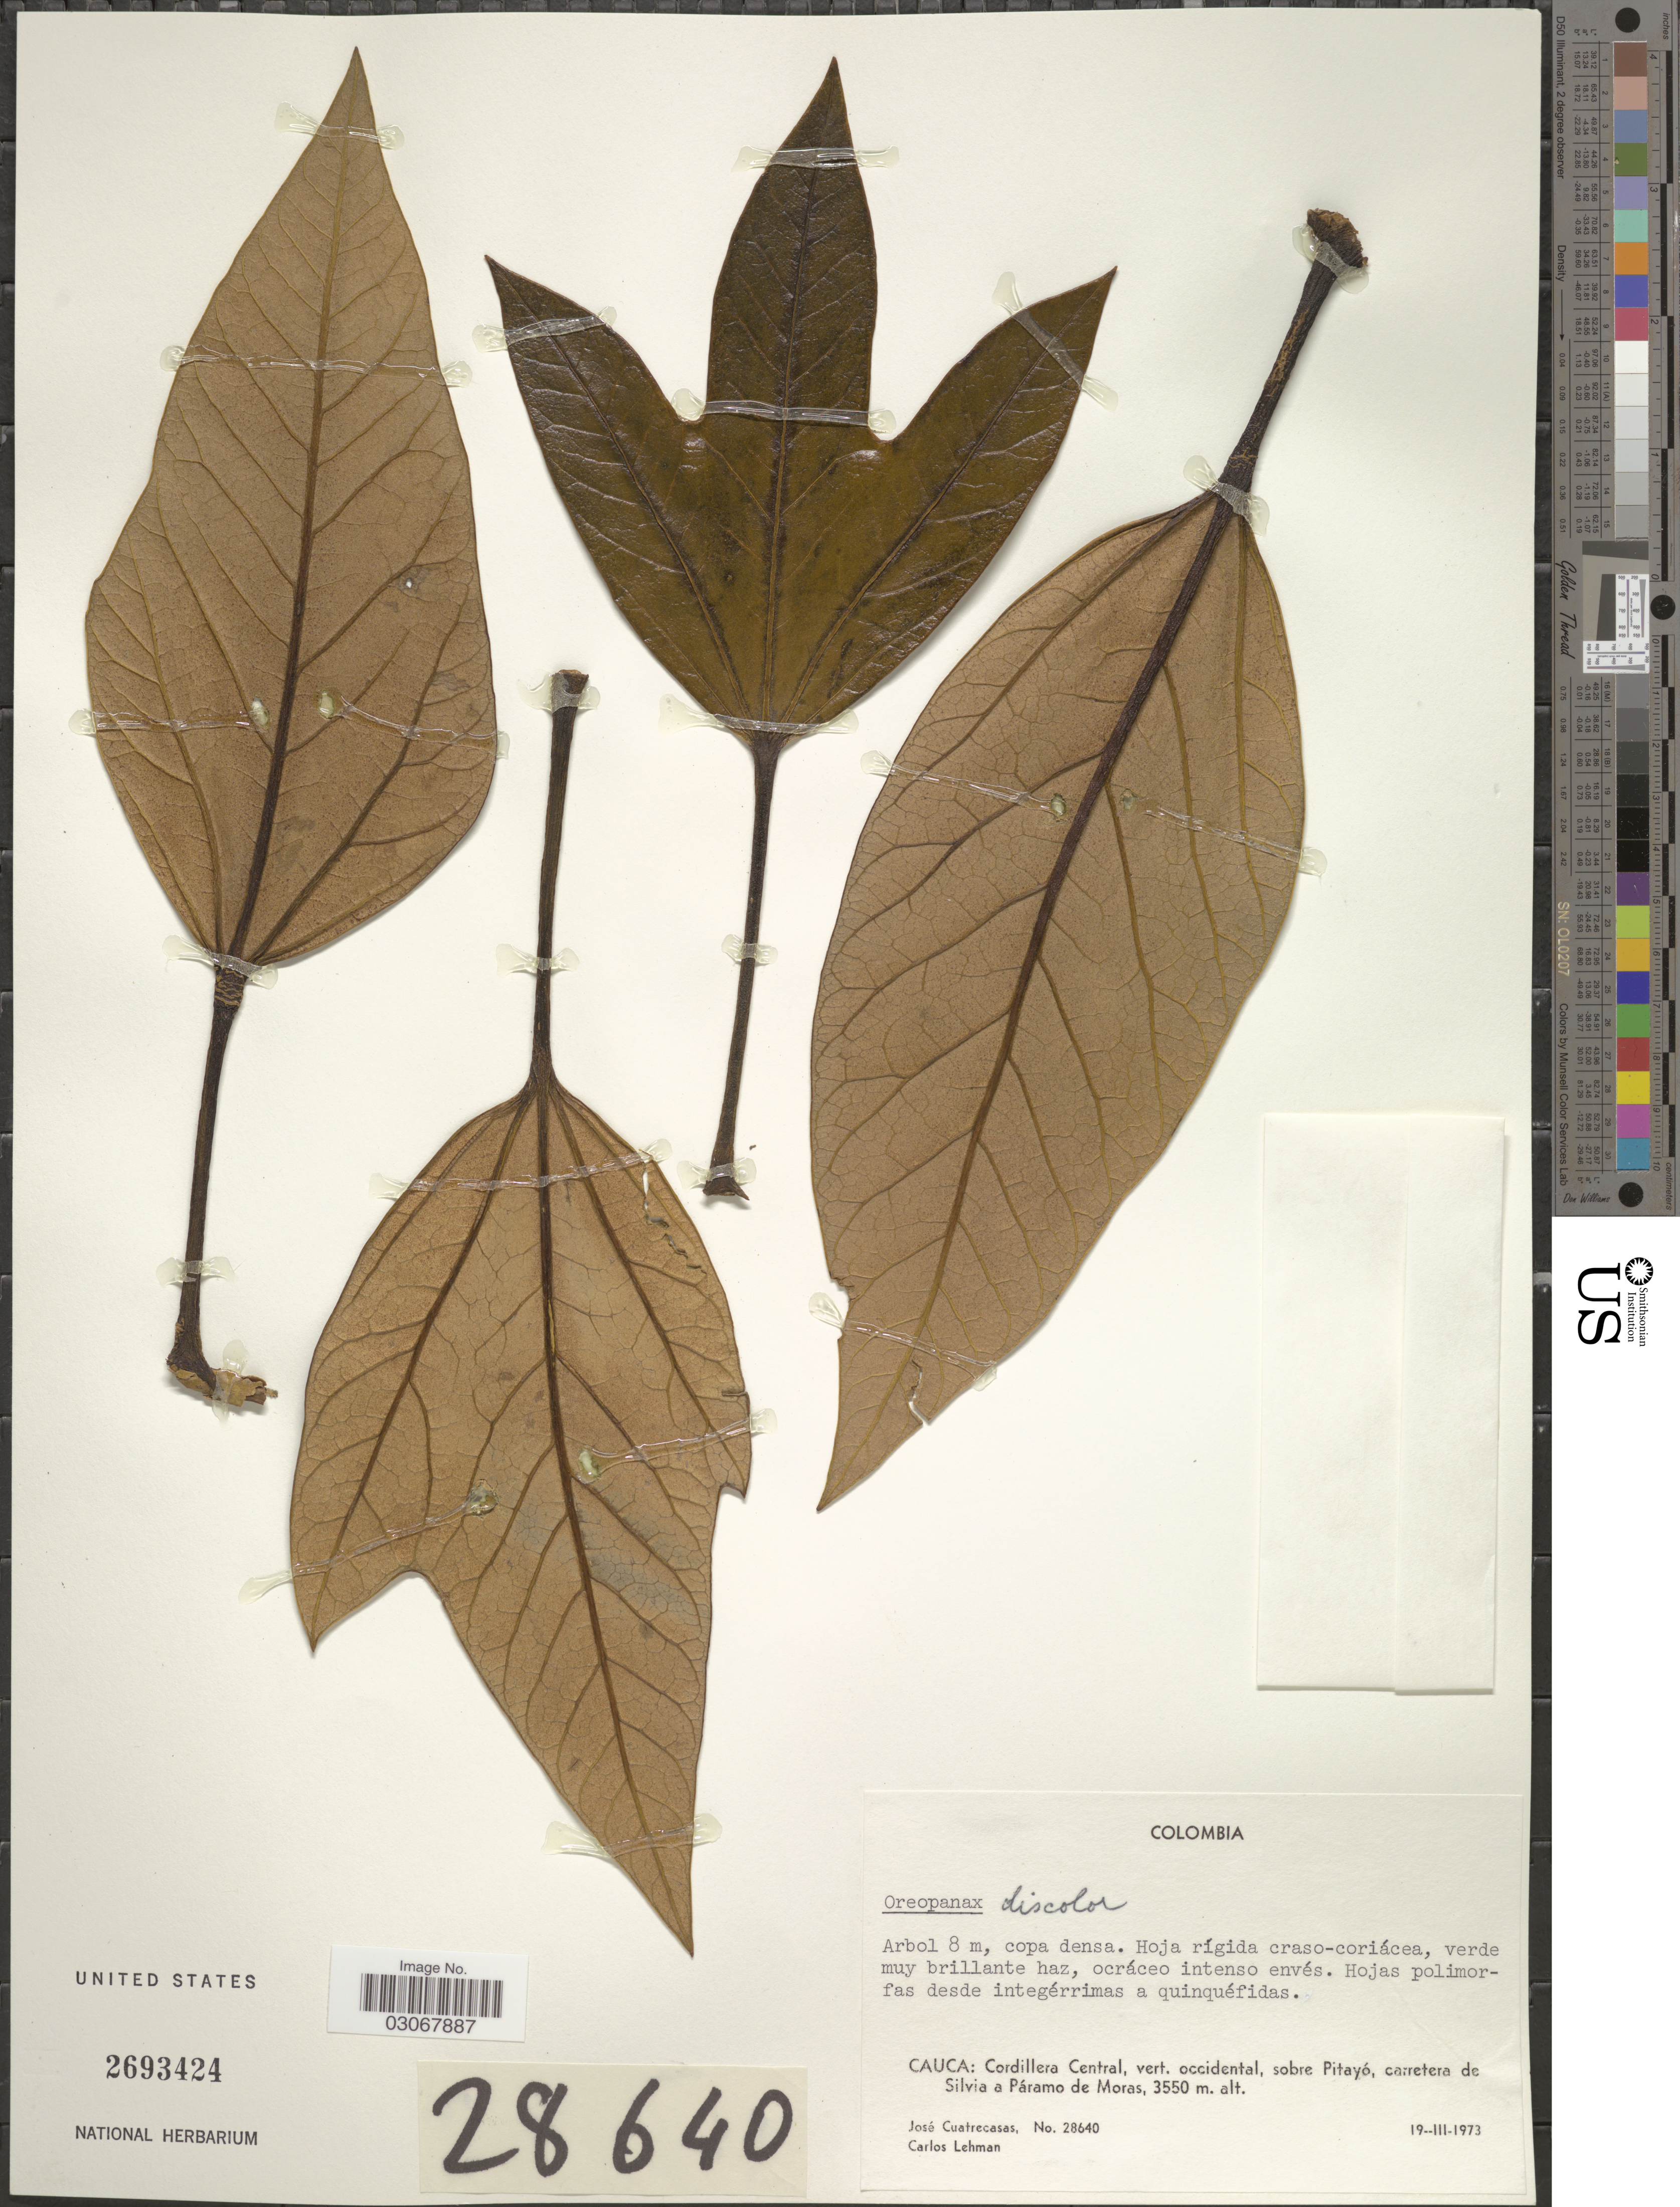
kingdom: Plantae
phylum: Tracheophyta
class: Magnoliopsida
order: Apiales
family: Araliaceae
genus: Oreopanax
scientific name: Oreopanax discolor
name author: (Kunth) Decne. & Planch.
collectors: J. Cuatrecasas & C. Lehman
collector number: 28640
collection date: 1973-03-19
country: Colombia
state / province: Cauca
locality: Cordillera Central, vert. occidental, sobre Pitayó, carretera de Silvia a Páramo de Moras.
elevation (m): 3550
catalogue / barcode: US 2693424